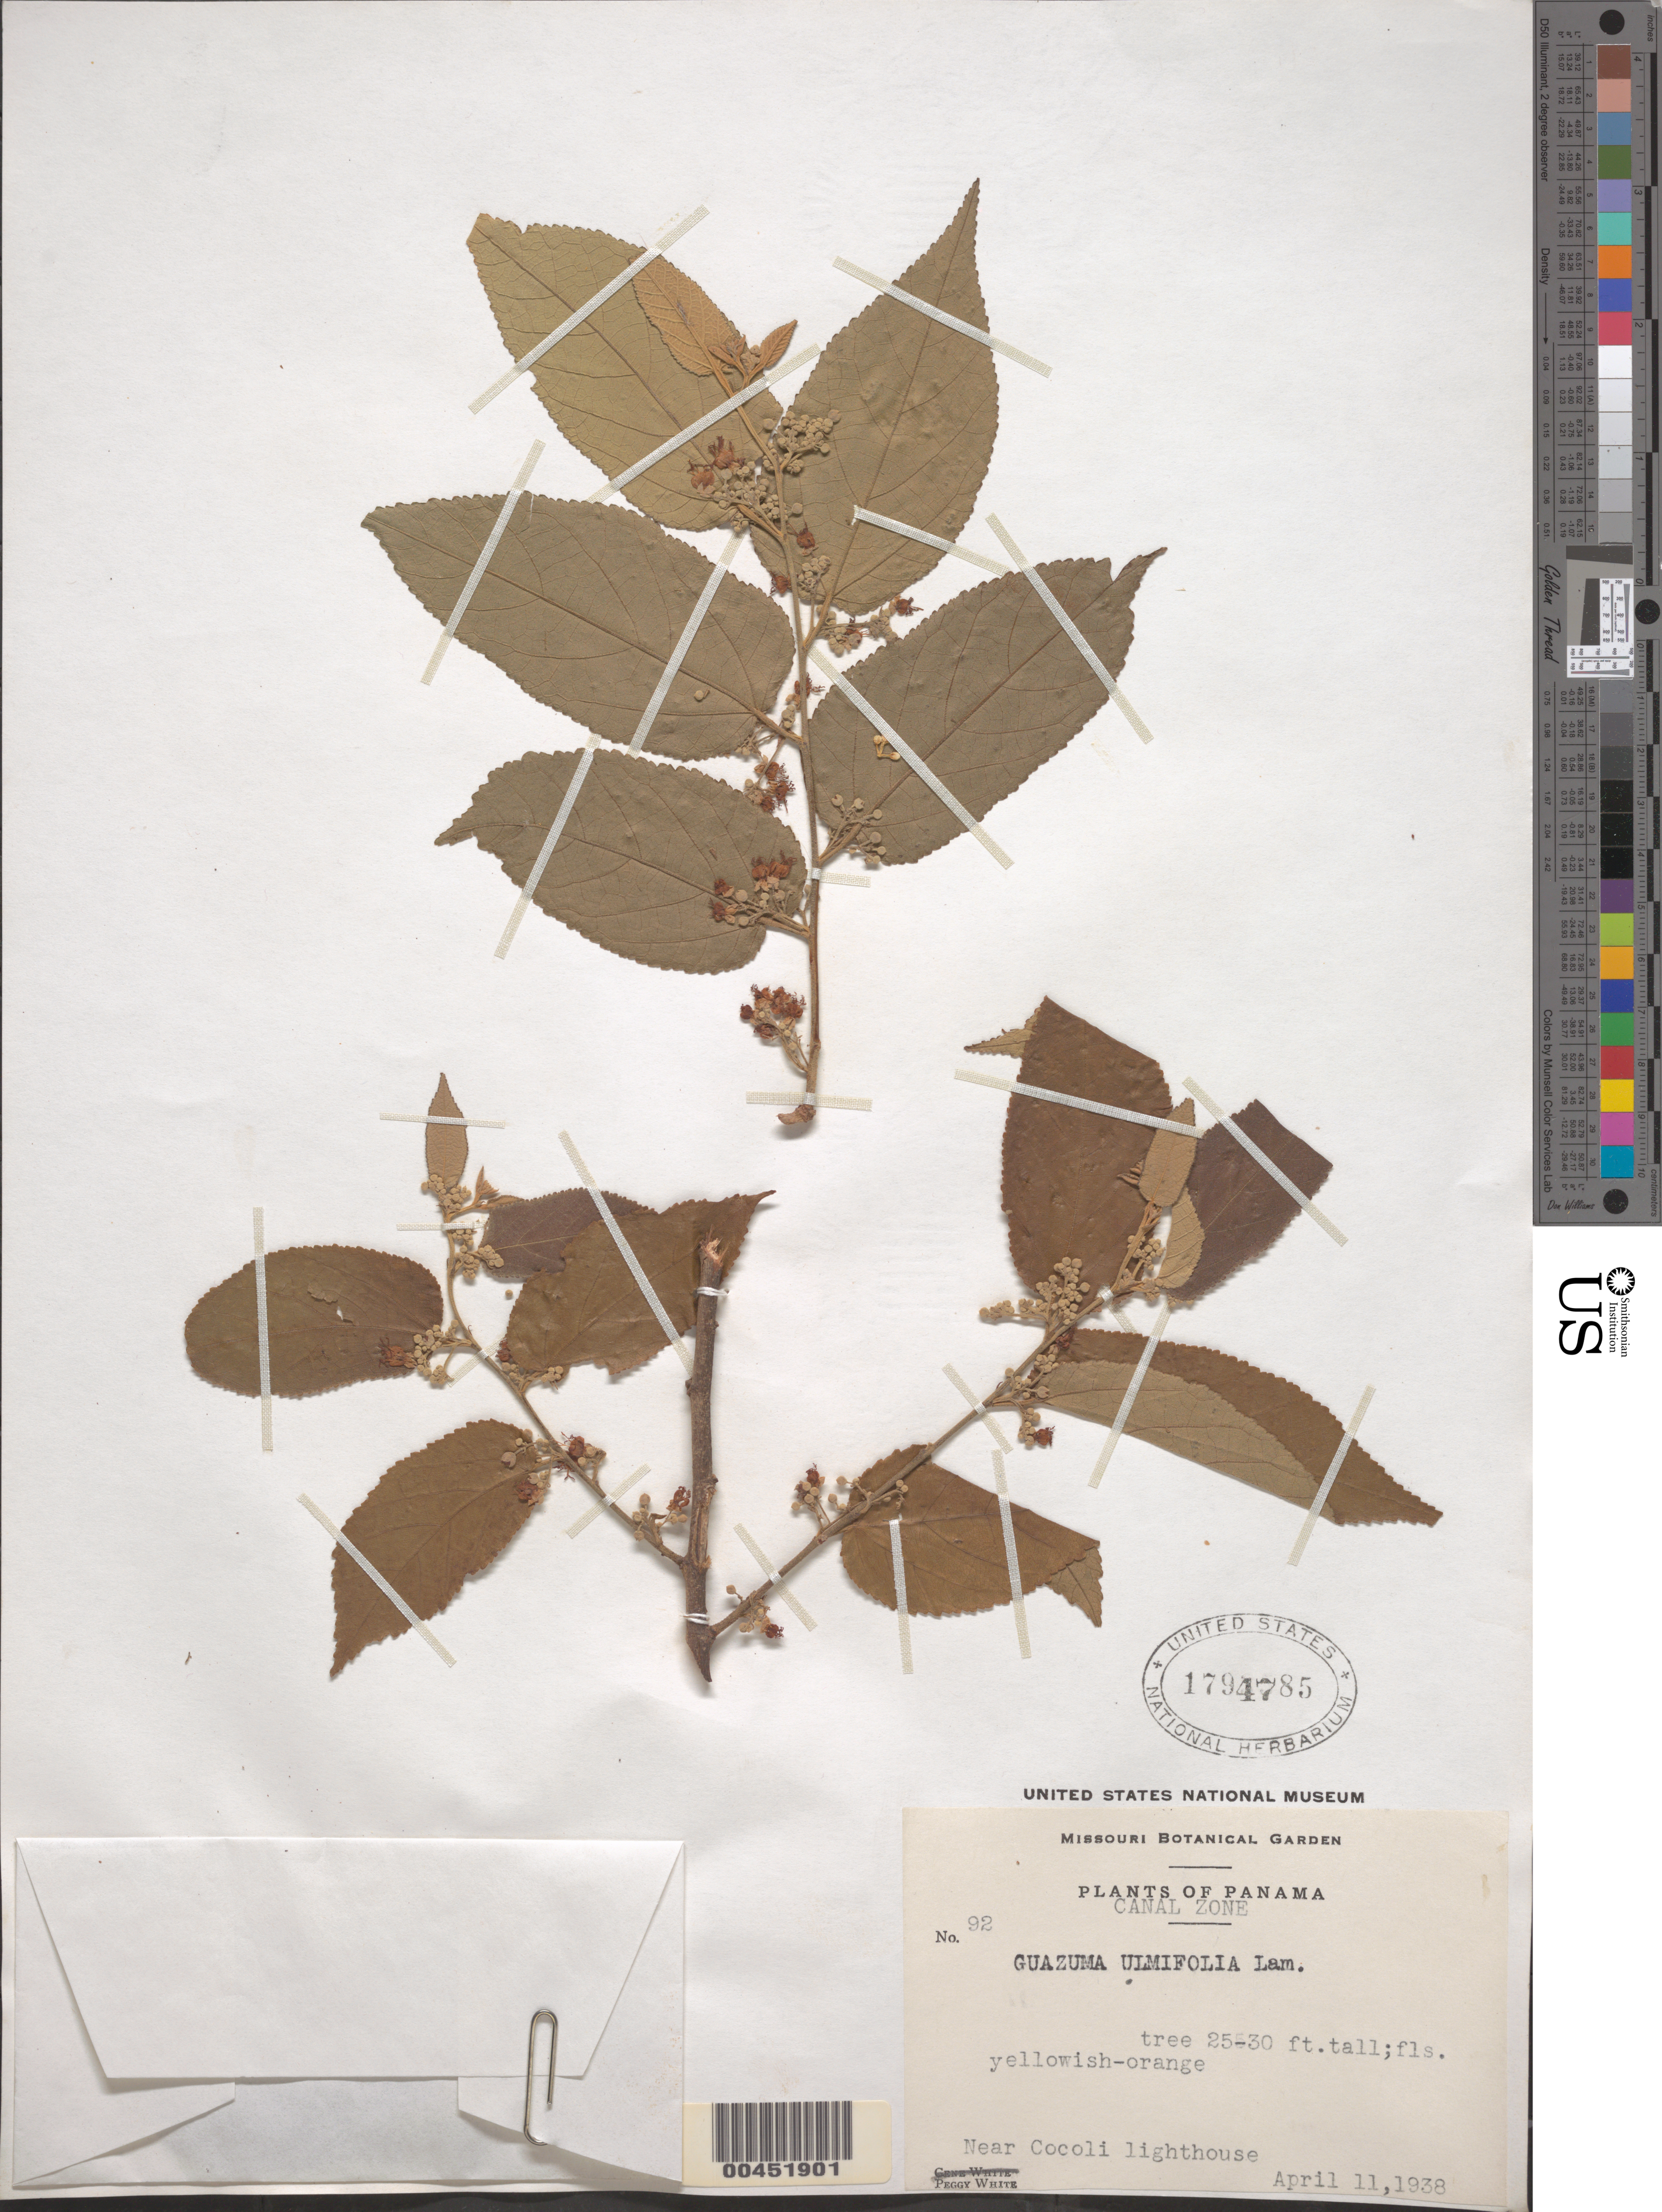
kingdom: Plantae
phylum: Tracheophyta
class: Magnoliopsida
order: Malvales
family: Malvaceae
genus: Guazuma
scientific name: Guazuma ulmifolia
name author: Lam.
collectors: P. White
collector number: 92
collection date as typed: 11 Apr 1938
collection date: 1938-04-11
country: Panama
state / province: Panamá Oeste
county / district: Canal Zone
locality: Near Cocoli light house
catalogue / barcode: US 1794785